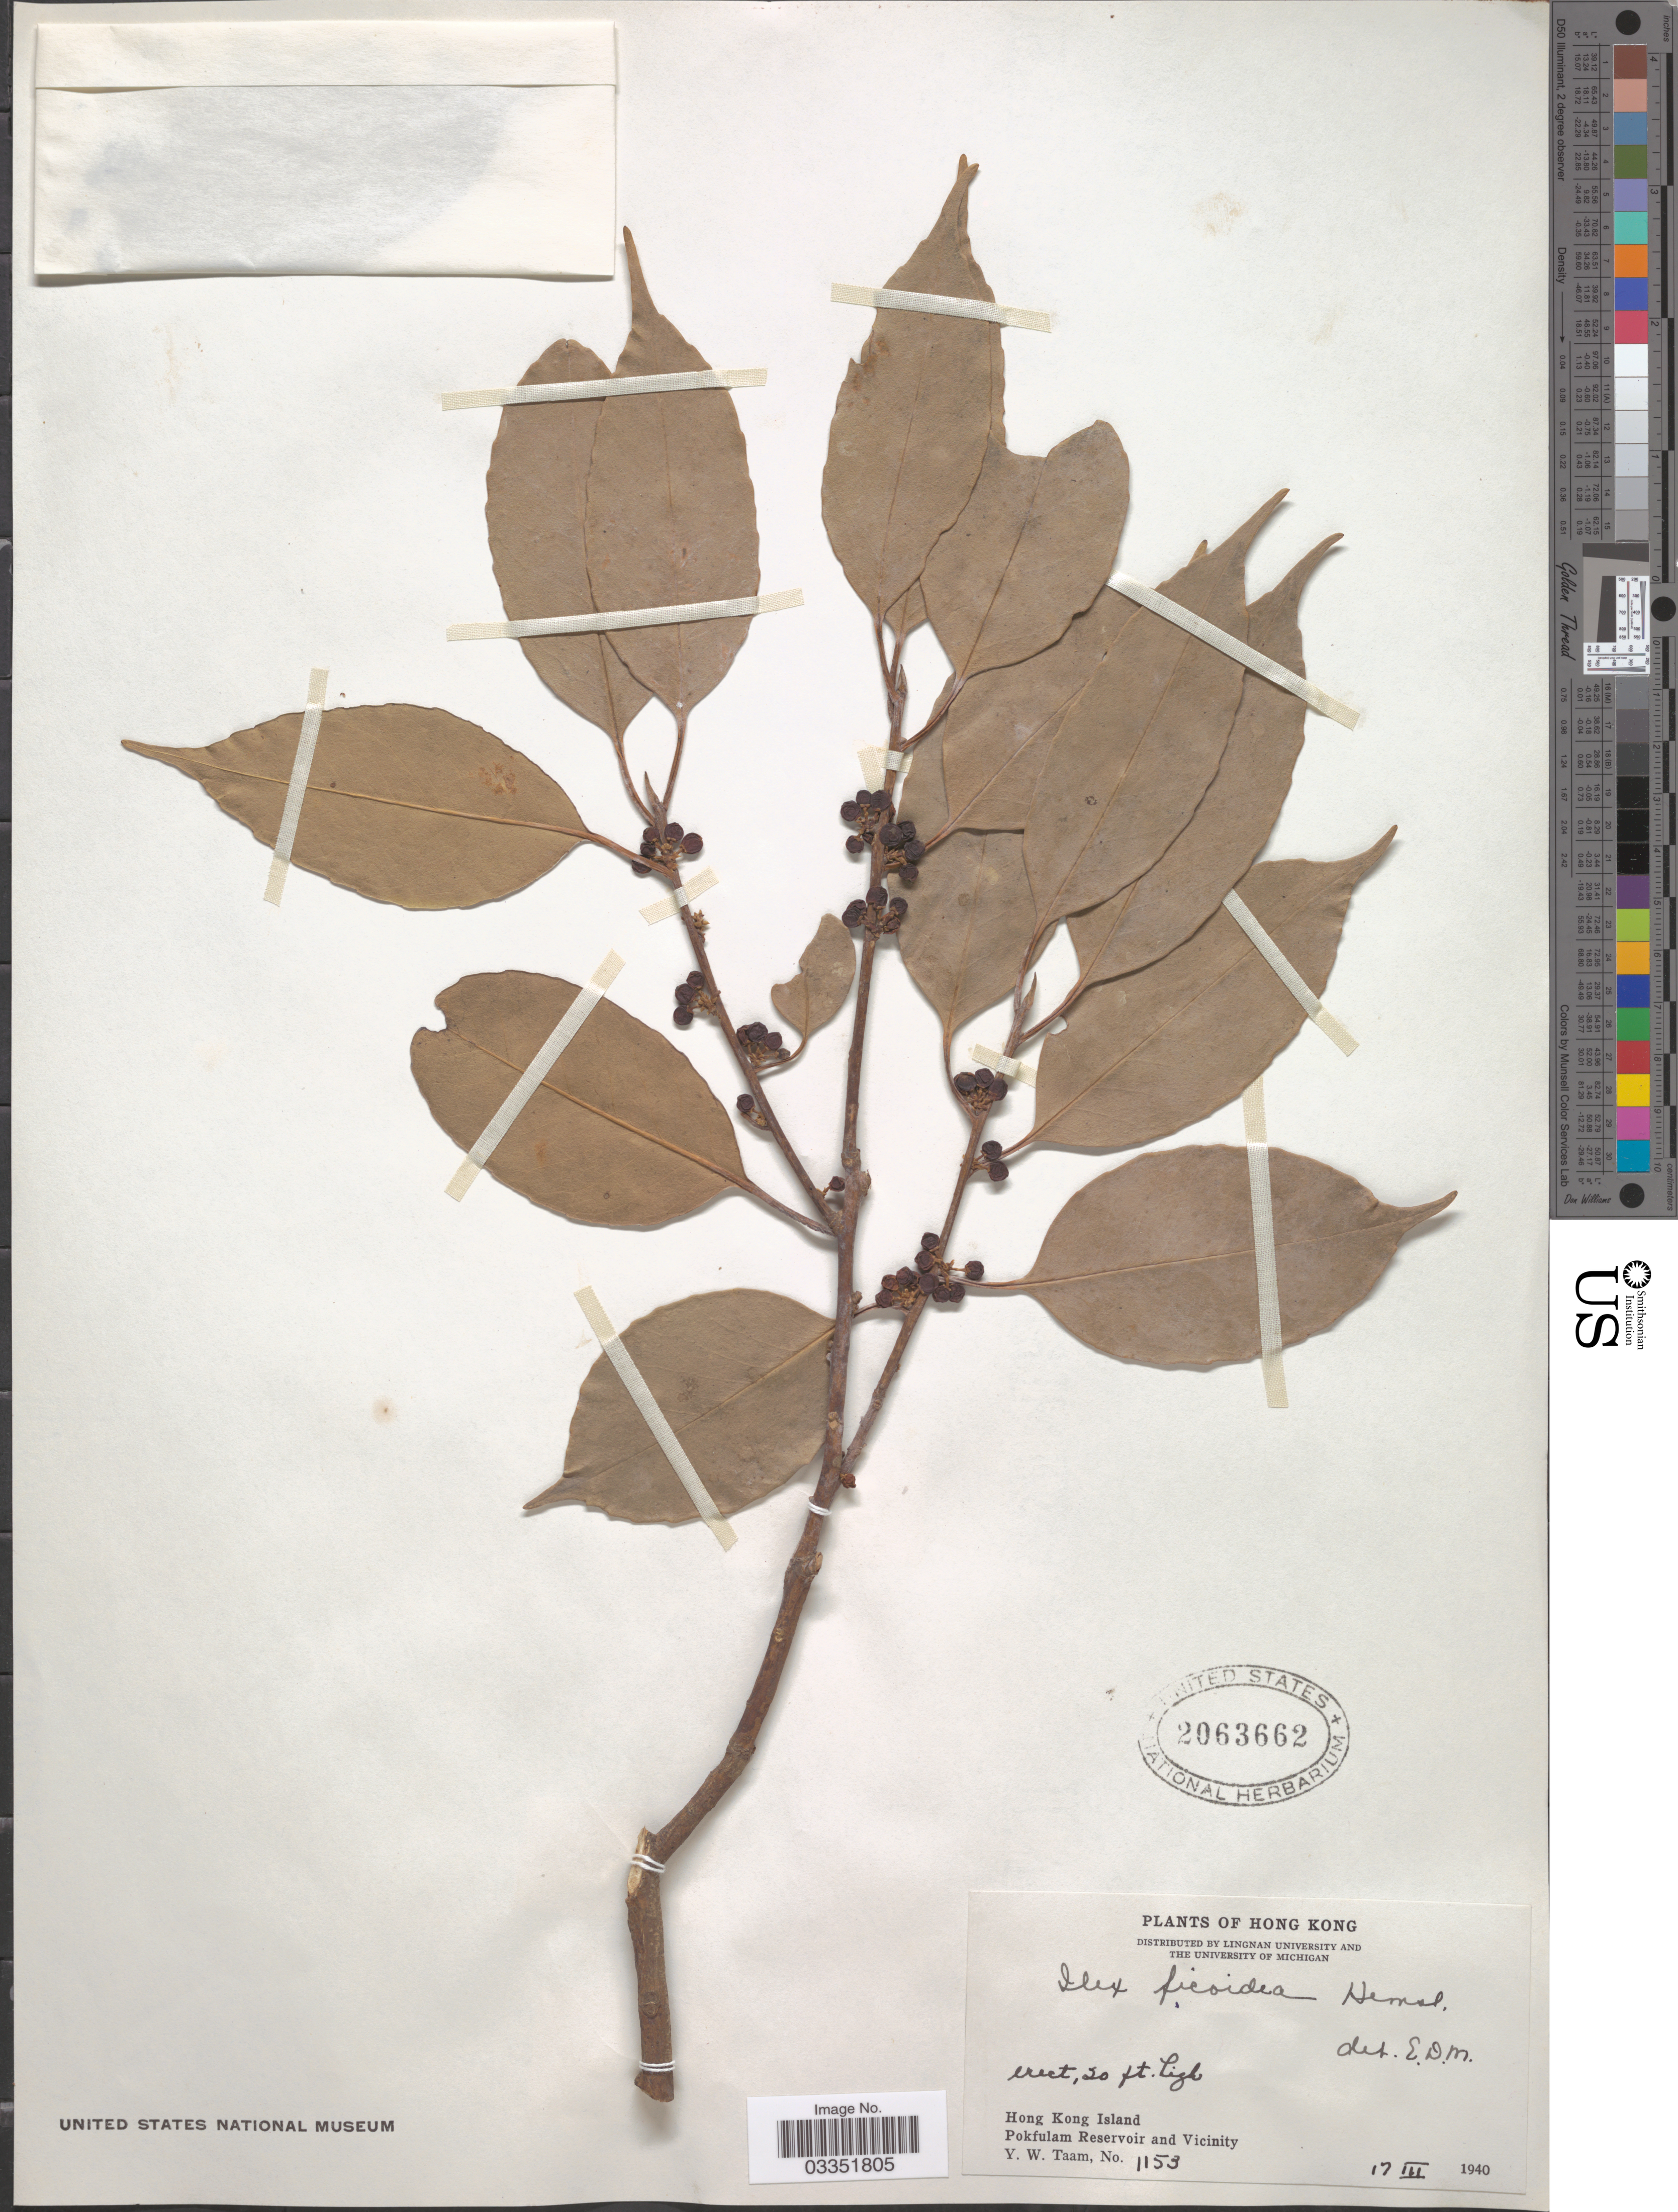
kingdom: Plantae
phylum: Tracheophyta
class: Magnoliopsida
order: Aquifoliales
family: Aquifoliaceae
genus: Ilex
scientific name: Ilex ficoidea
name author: Hemsl.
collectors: Y. W. Taam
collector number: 1153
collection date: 1940-03-17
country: China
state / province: Hong Kong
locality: Hong Kong Island. Pokfulam Reservoir and vicinity.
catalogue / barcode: US 2063662